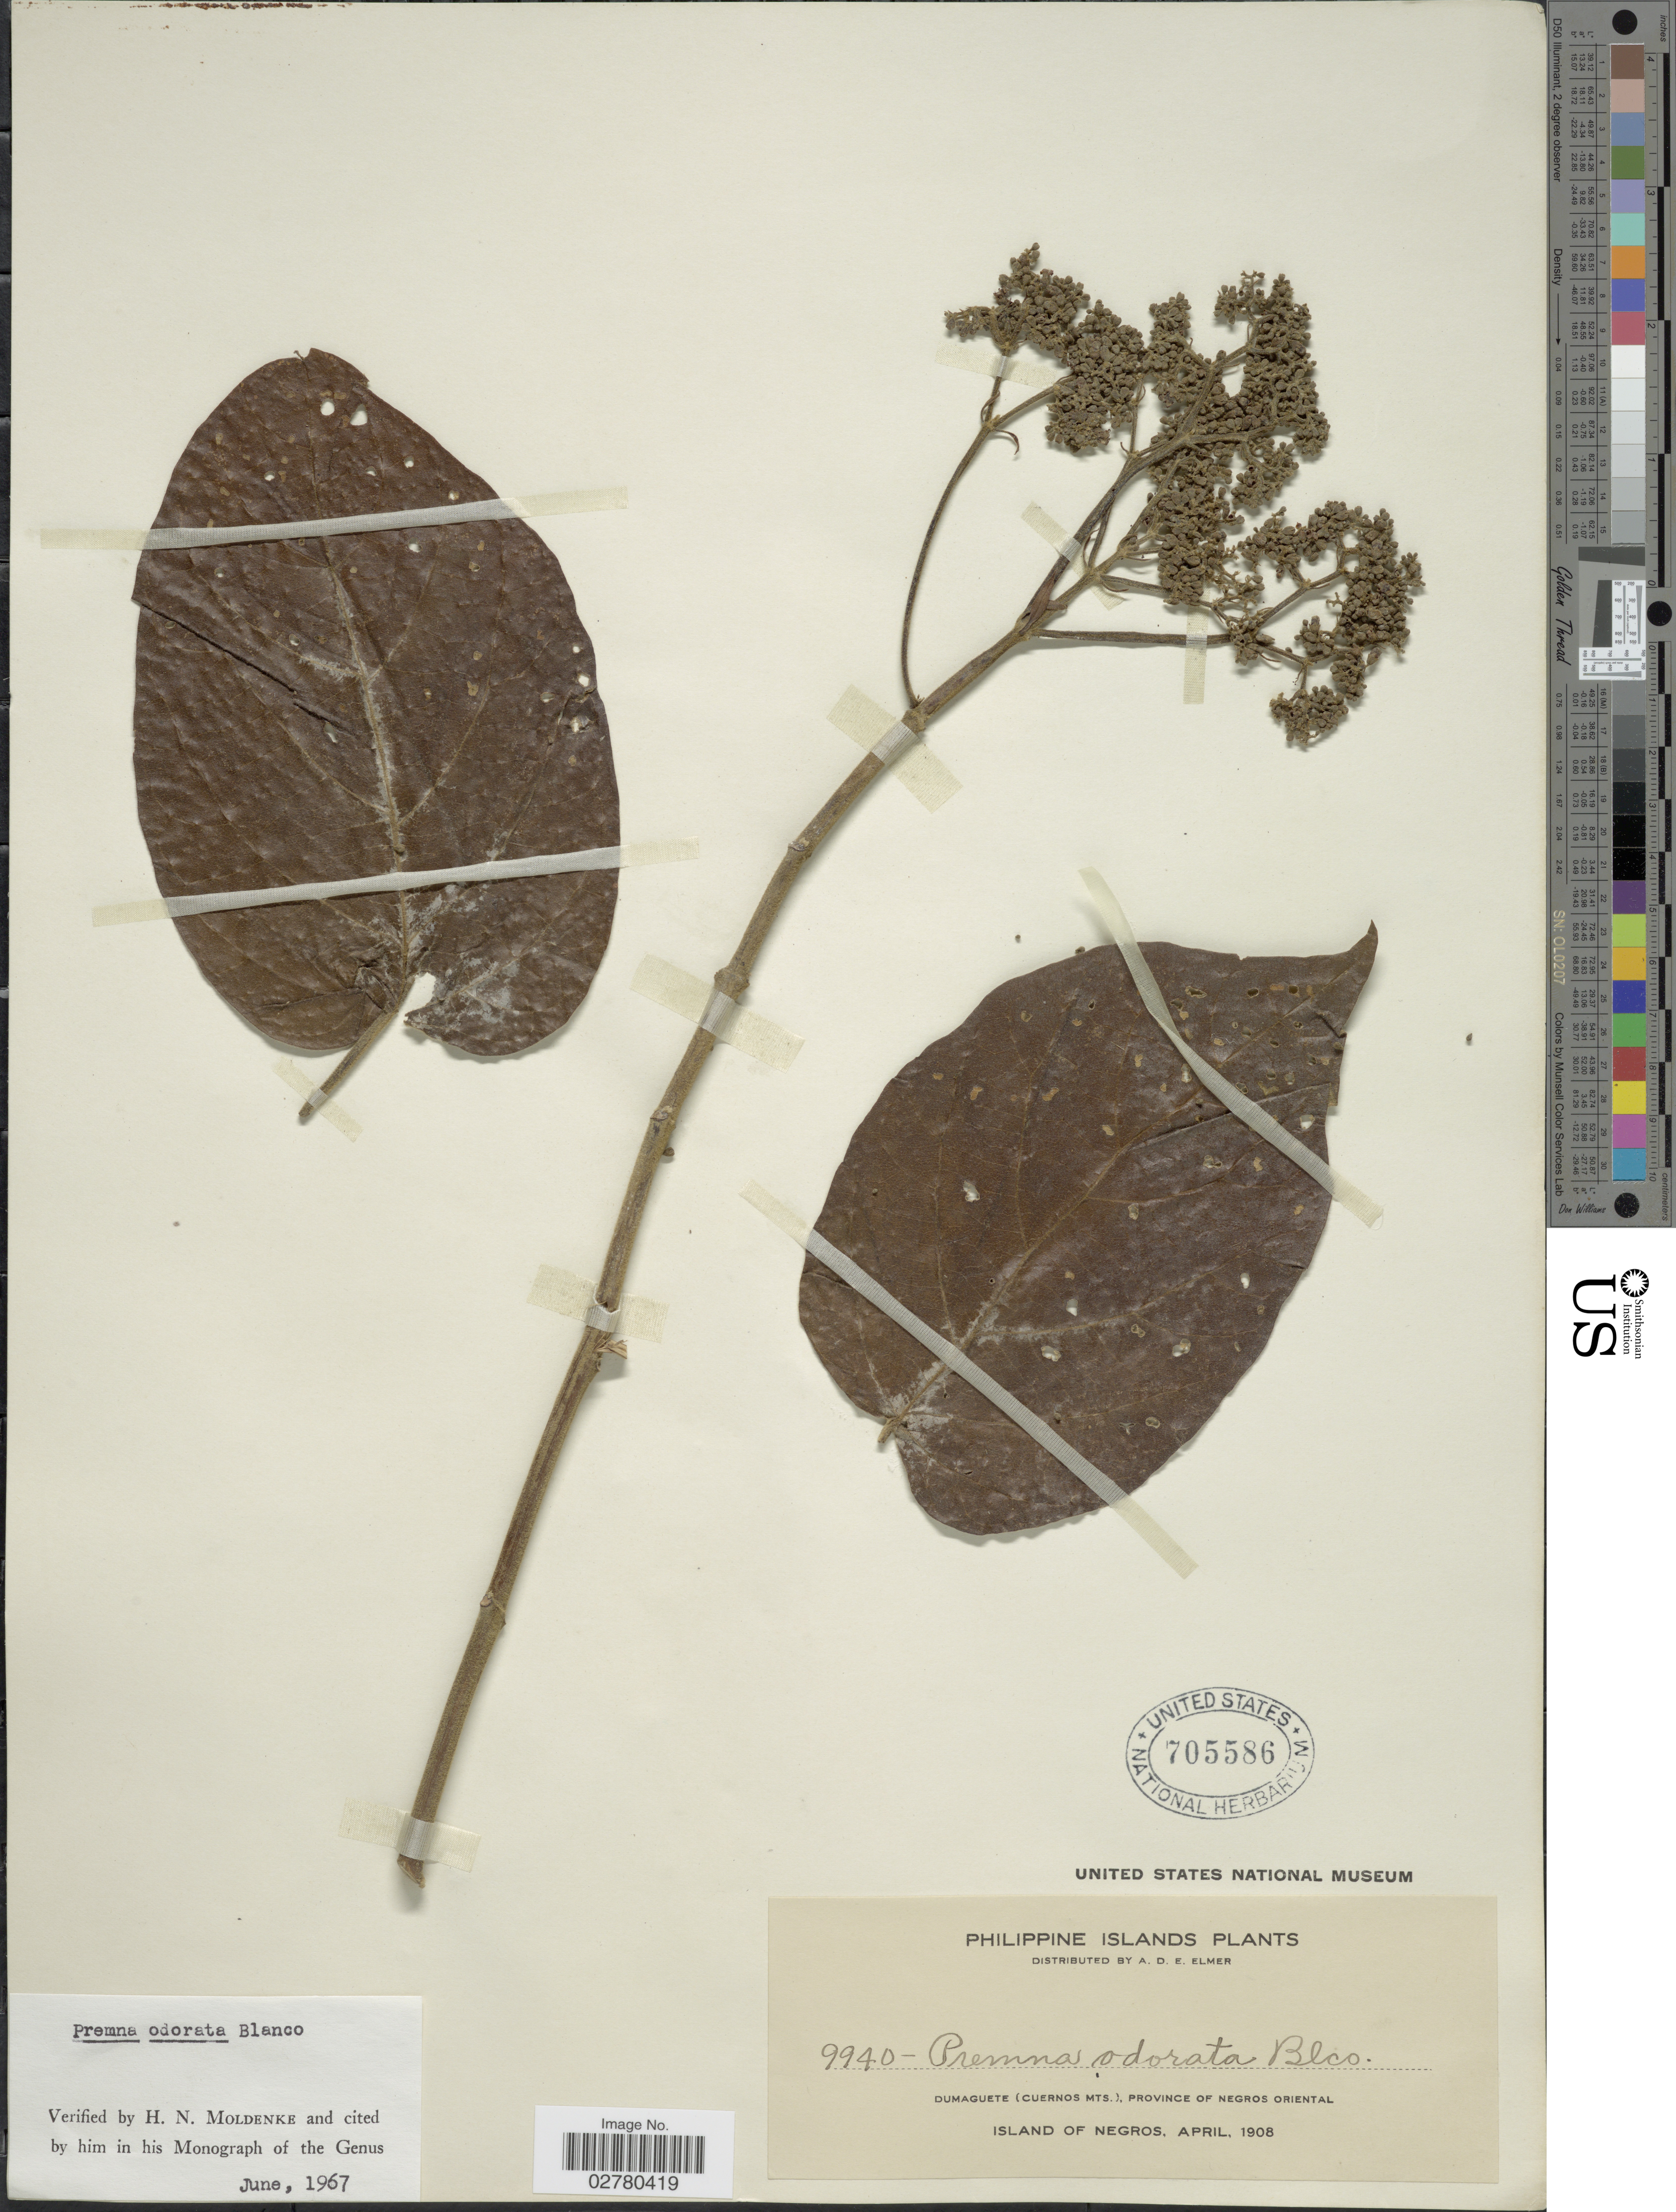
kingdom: Plantae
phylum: Tracheophyta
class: Magnoliopsida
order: Lamiales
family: Lamiaceae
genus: Premna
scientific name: Premna odorata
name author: Blanco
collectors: A. D. E. Elmer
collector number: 9940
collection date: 1908-04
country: Philippines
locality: Philippine Islands, Dumaguete (Cuernos Mts.), Province of Negros Oriental, Island of Negros.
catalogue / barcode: US 705586